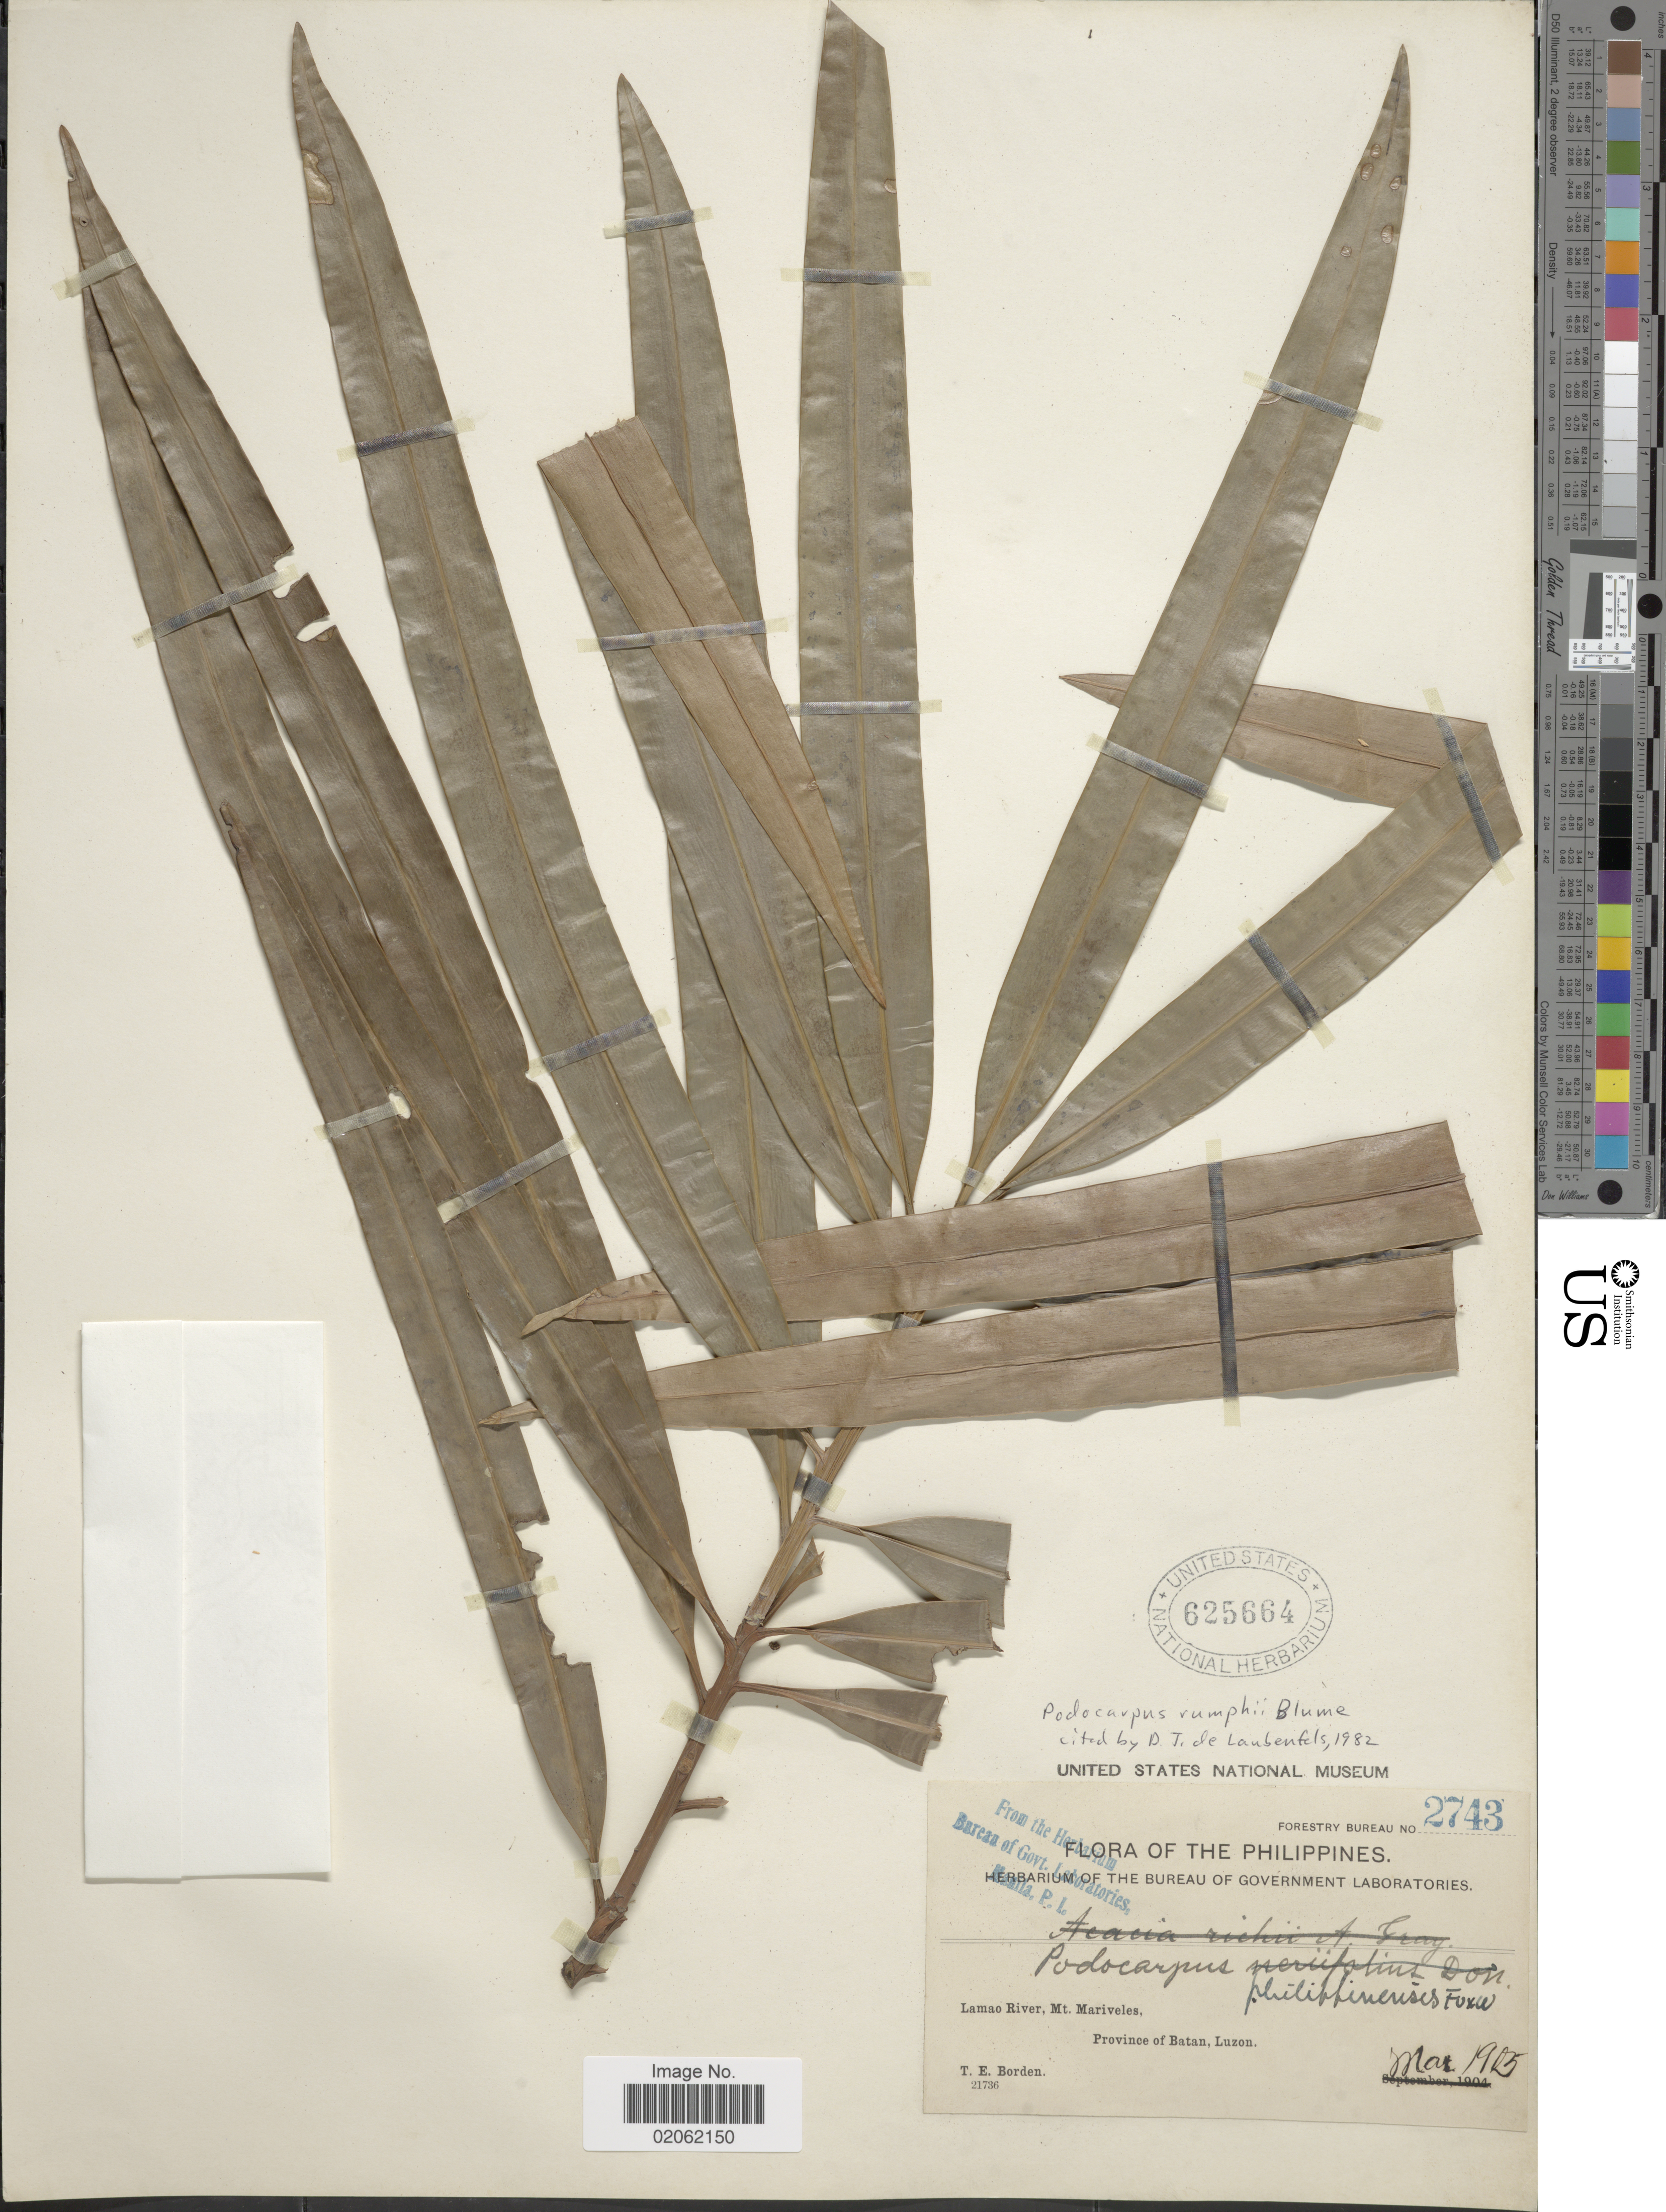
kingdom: Plantae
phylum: Tracheophyta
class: Pinopsida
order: Pinales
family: Podocarpaceae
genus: Podocarpus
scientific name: Podocarpus rumphii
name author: Blume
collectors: T. E. Borden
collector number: Forestry Bureau 2743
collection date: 1903-03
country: Philippines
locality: Lamao River, Mt Mariveles, Province of Batan, Luzon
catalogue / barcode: US 625664